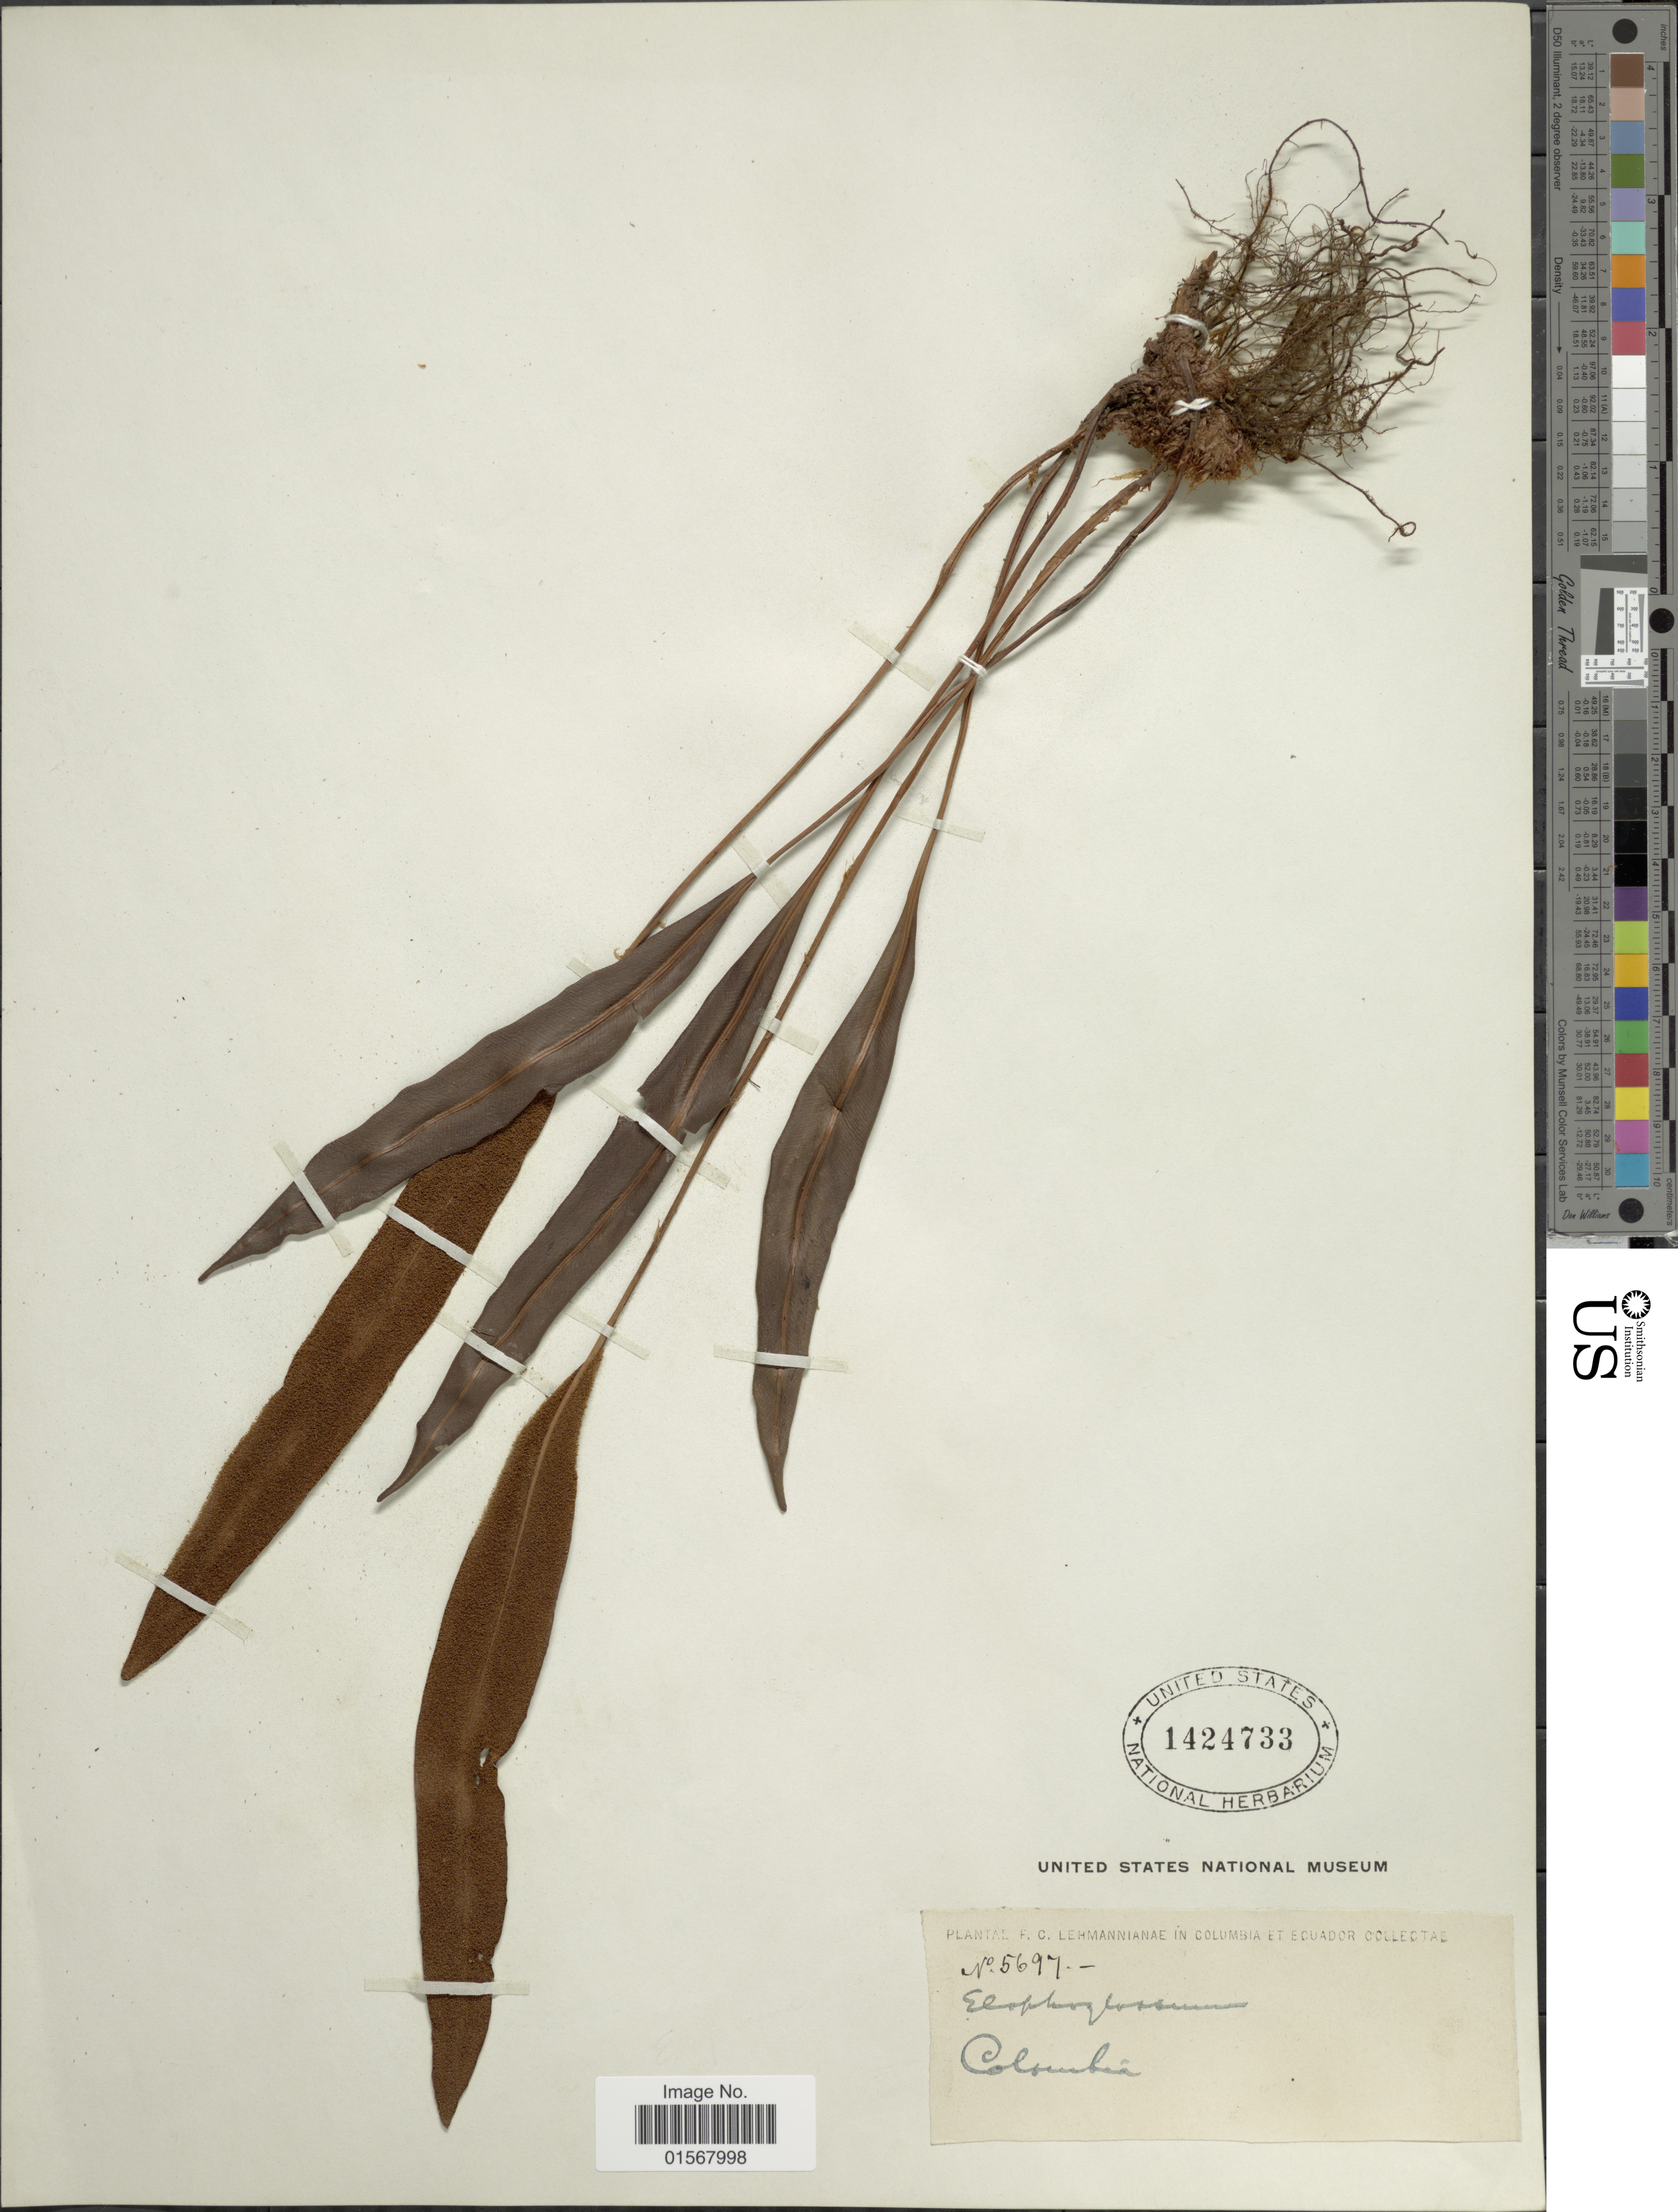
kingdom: Plantae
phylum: Tracheophyta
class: Polypodiopsida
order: Polypodiales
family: Dryopteridaceae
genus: Elaphoglossum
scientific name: Elaphoglossum sp.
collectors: F. C. Lehmann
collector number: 5697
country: Colombia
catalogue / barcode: US 1424733